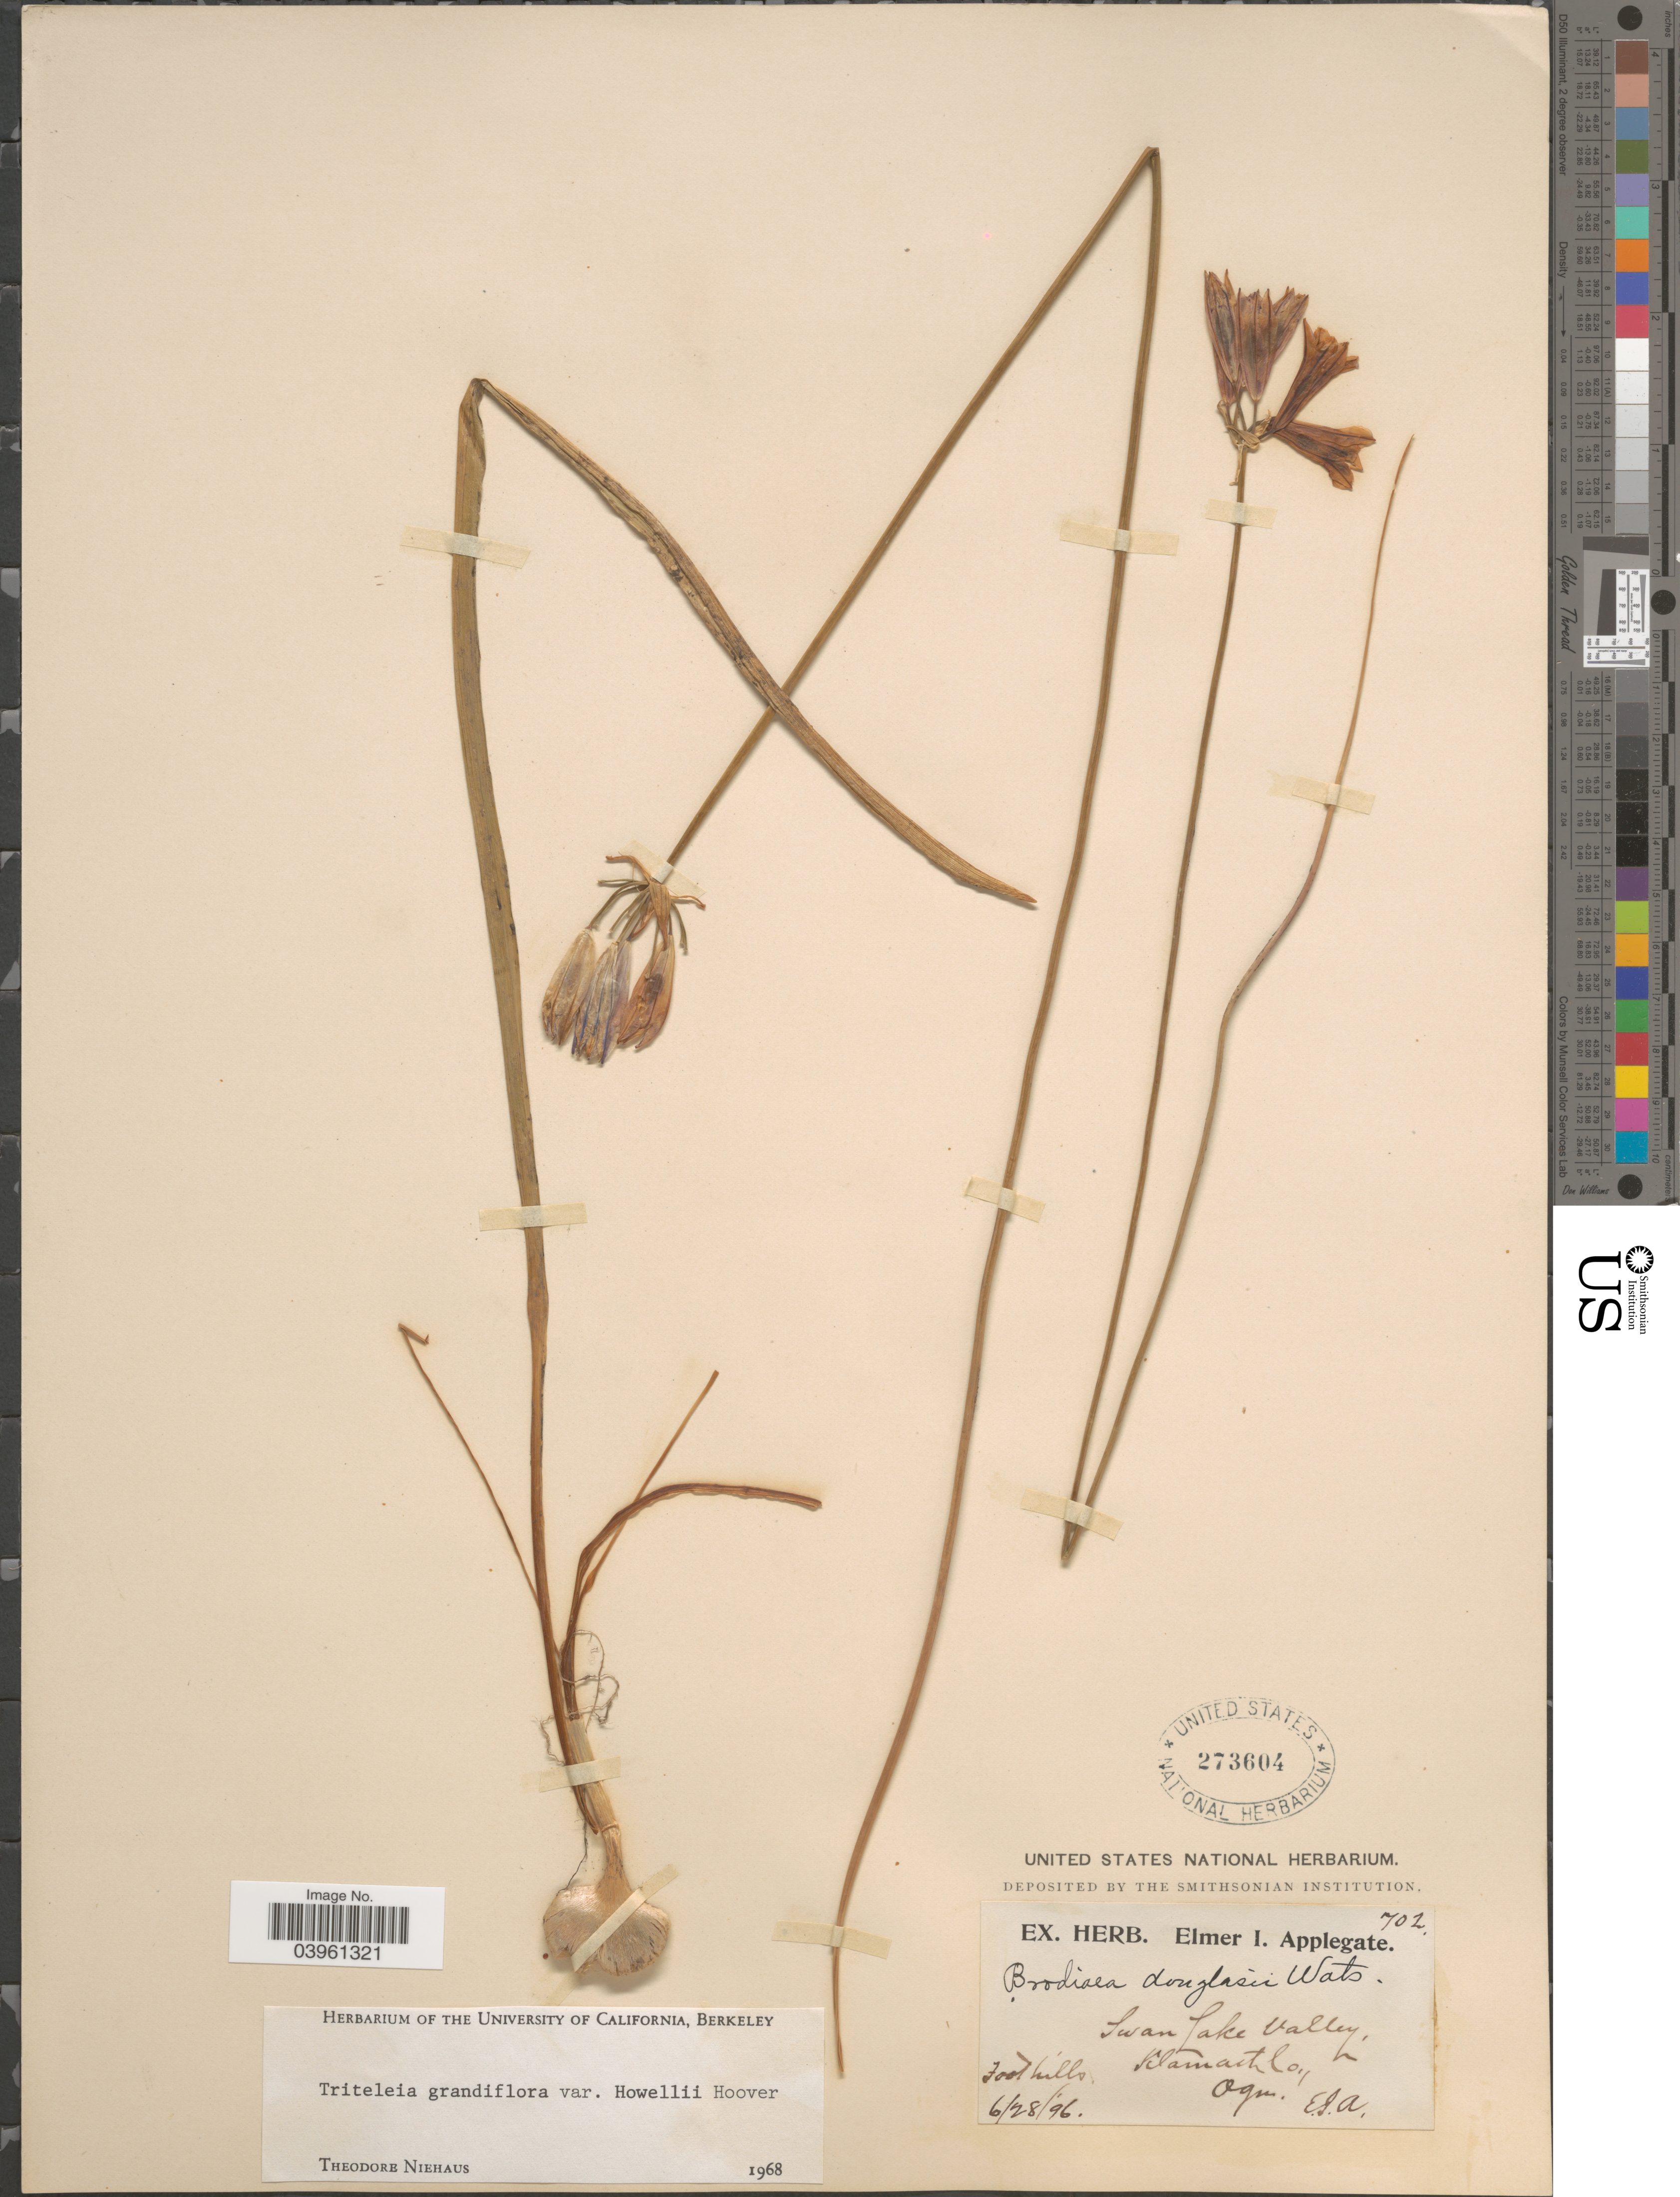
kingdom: Plantae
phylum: Tracheophyta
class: Liliopsida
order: Asparagales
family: Asparagaceae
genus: Triteleia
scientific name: Triteleia grandiflora var. howellii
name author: (S. Watson) Hoover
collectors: E. I. Applegate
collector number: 702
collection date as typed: Transcribed d/m/y: 28/6/96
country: United States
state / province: Oregon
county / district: Klamath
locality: Swan Lake Valley, Foothills. Klamath Co.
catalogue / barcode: US 273604